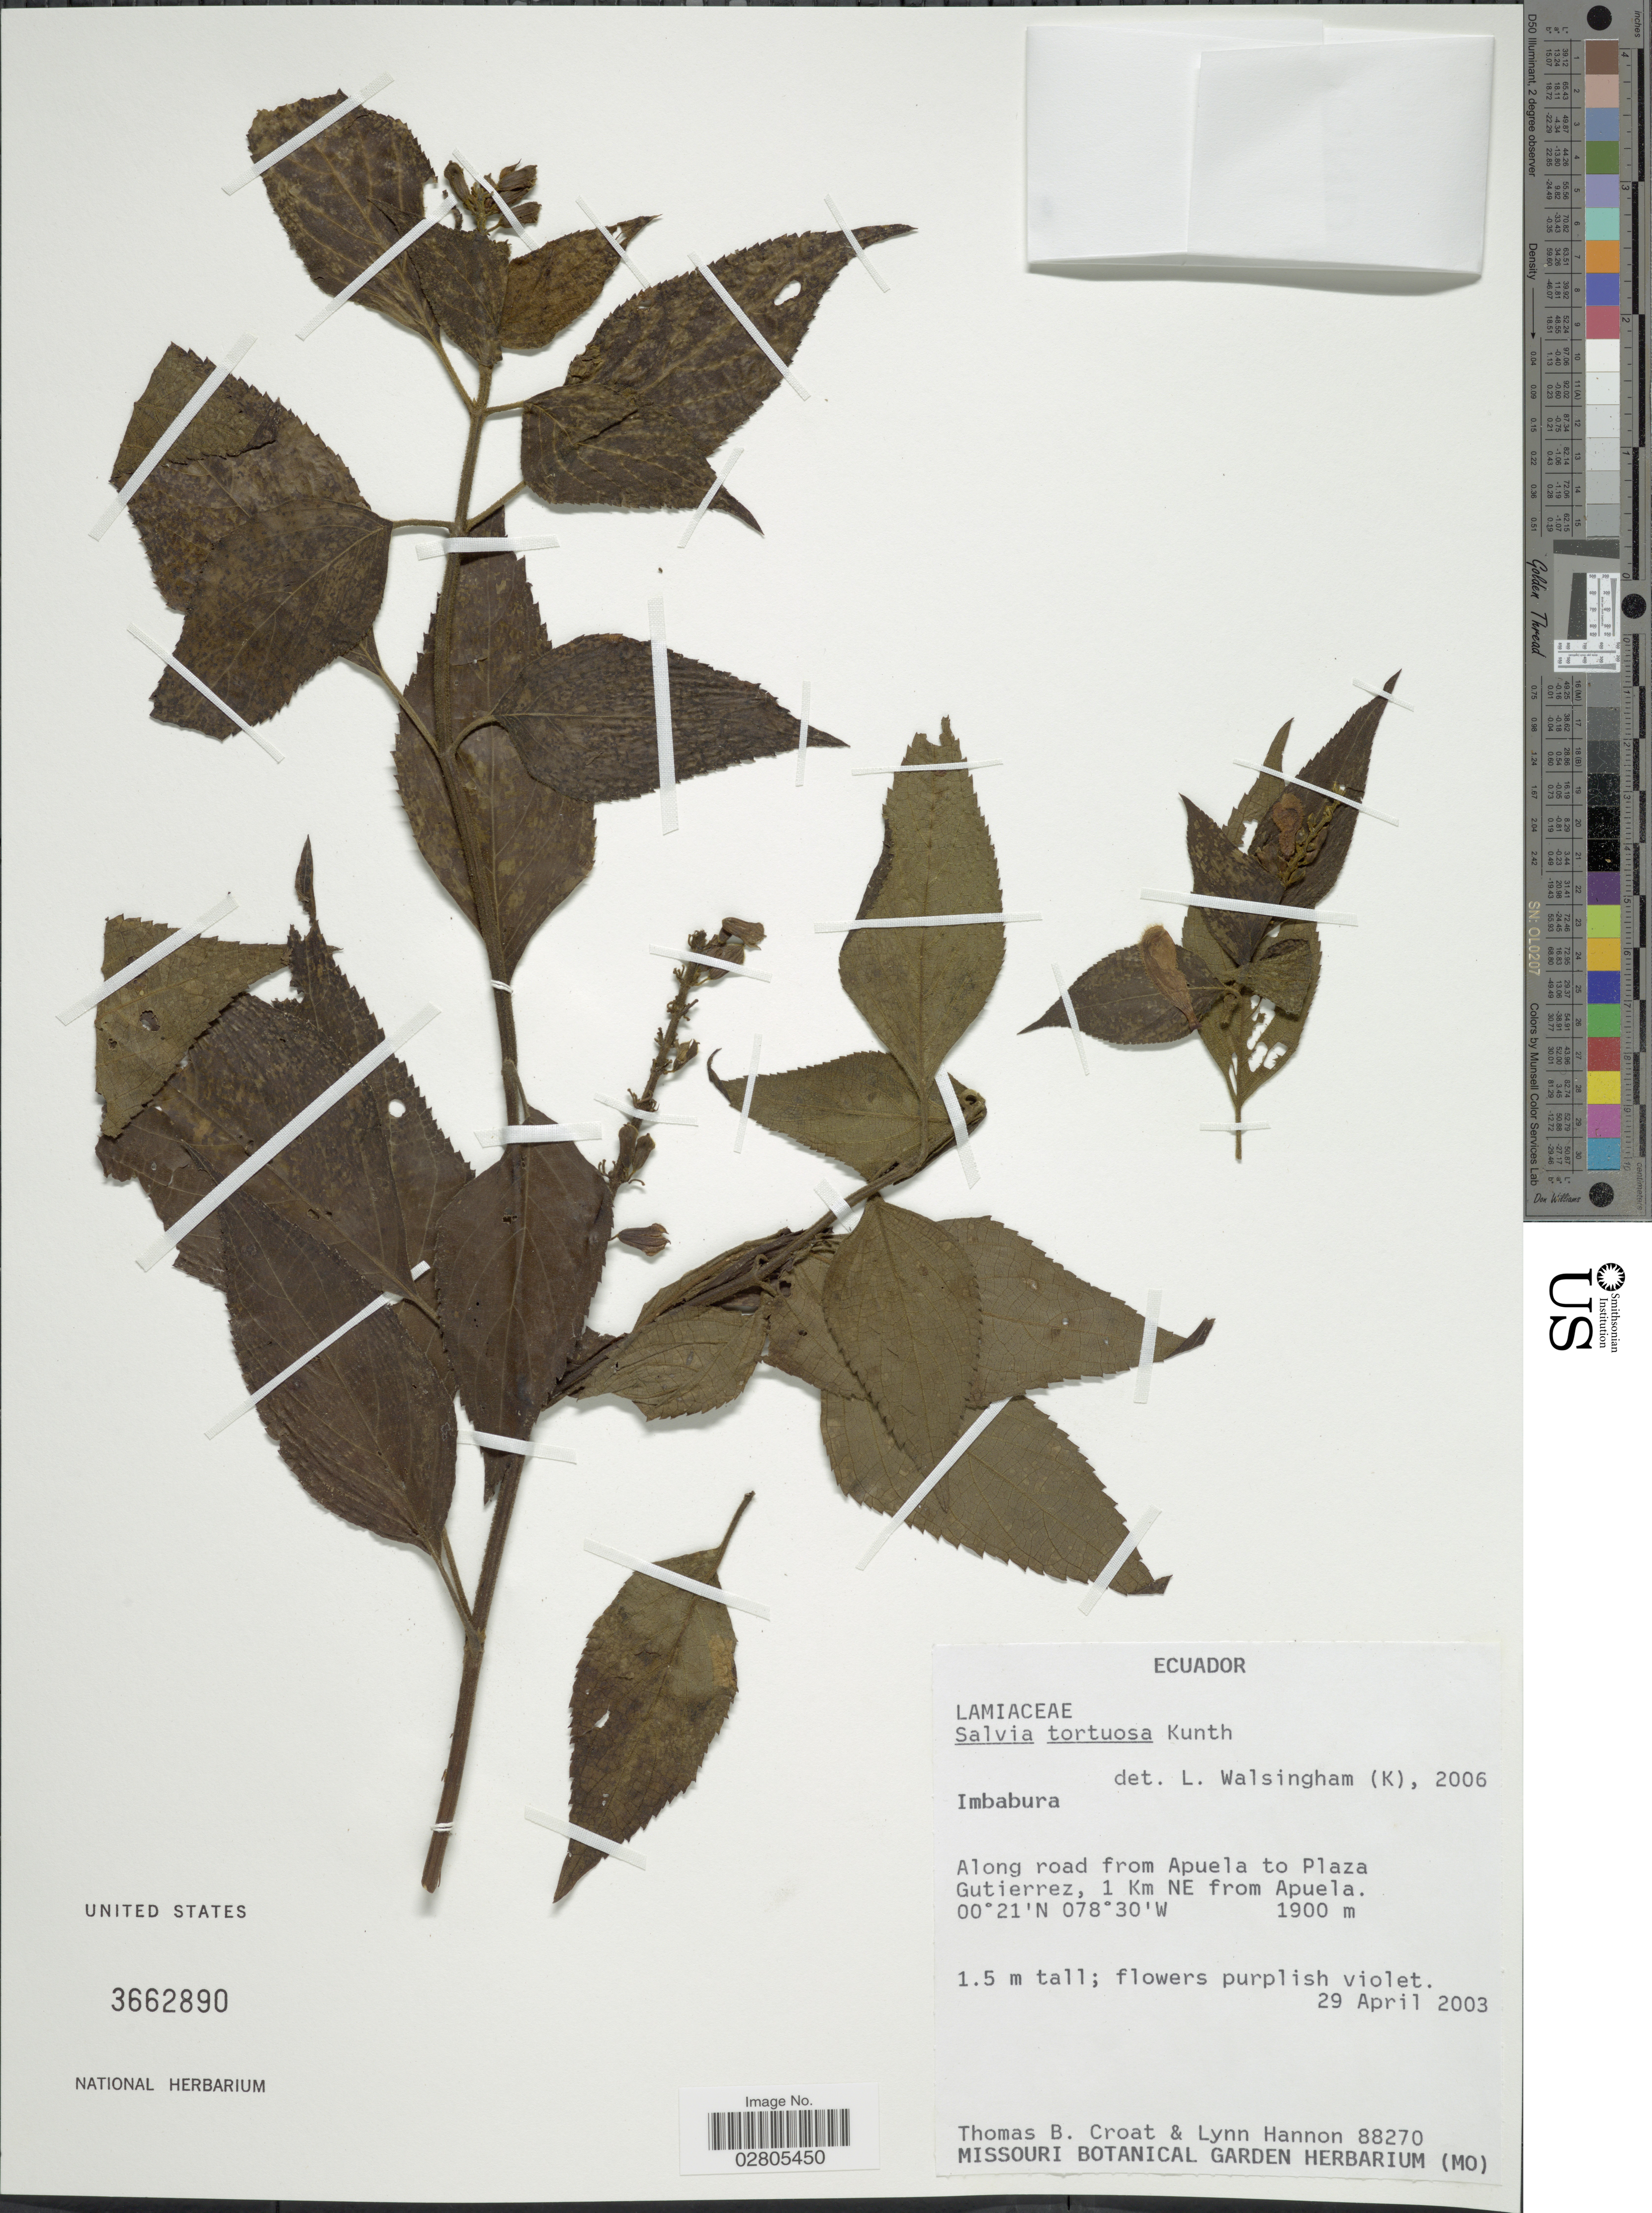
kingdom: Plantae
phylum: Tracheophyta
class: Magnoliopsida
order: Lamiales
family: Lamiaceae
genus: Salvia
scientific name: Salvia tortuosa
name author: Kunth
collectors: T. B. Croat & L. Hannon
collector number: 88270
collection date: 2003-04-29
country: Ecuador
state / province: Imbabura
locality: Along road from Apuela to Plaza Gutierrez, 1 Km NE from Apuela.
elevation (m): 1900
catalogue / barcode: US 3662890